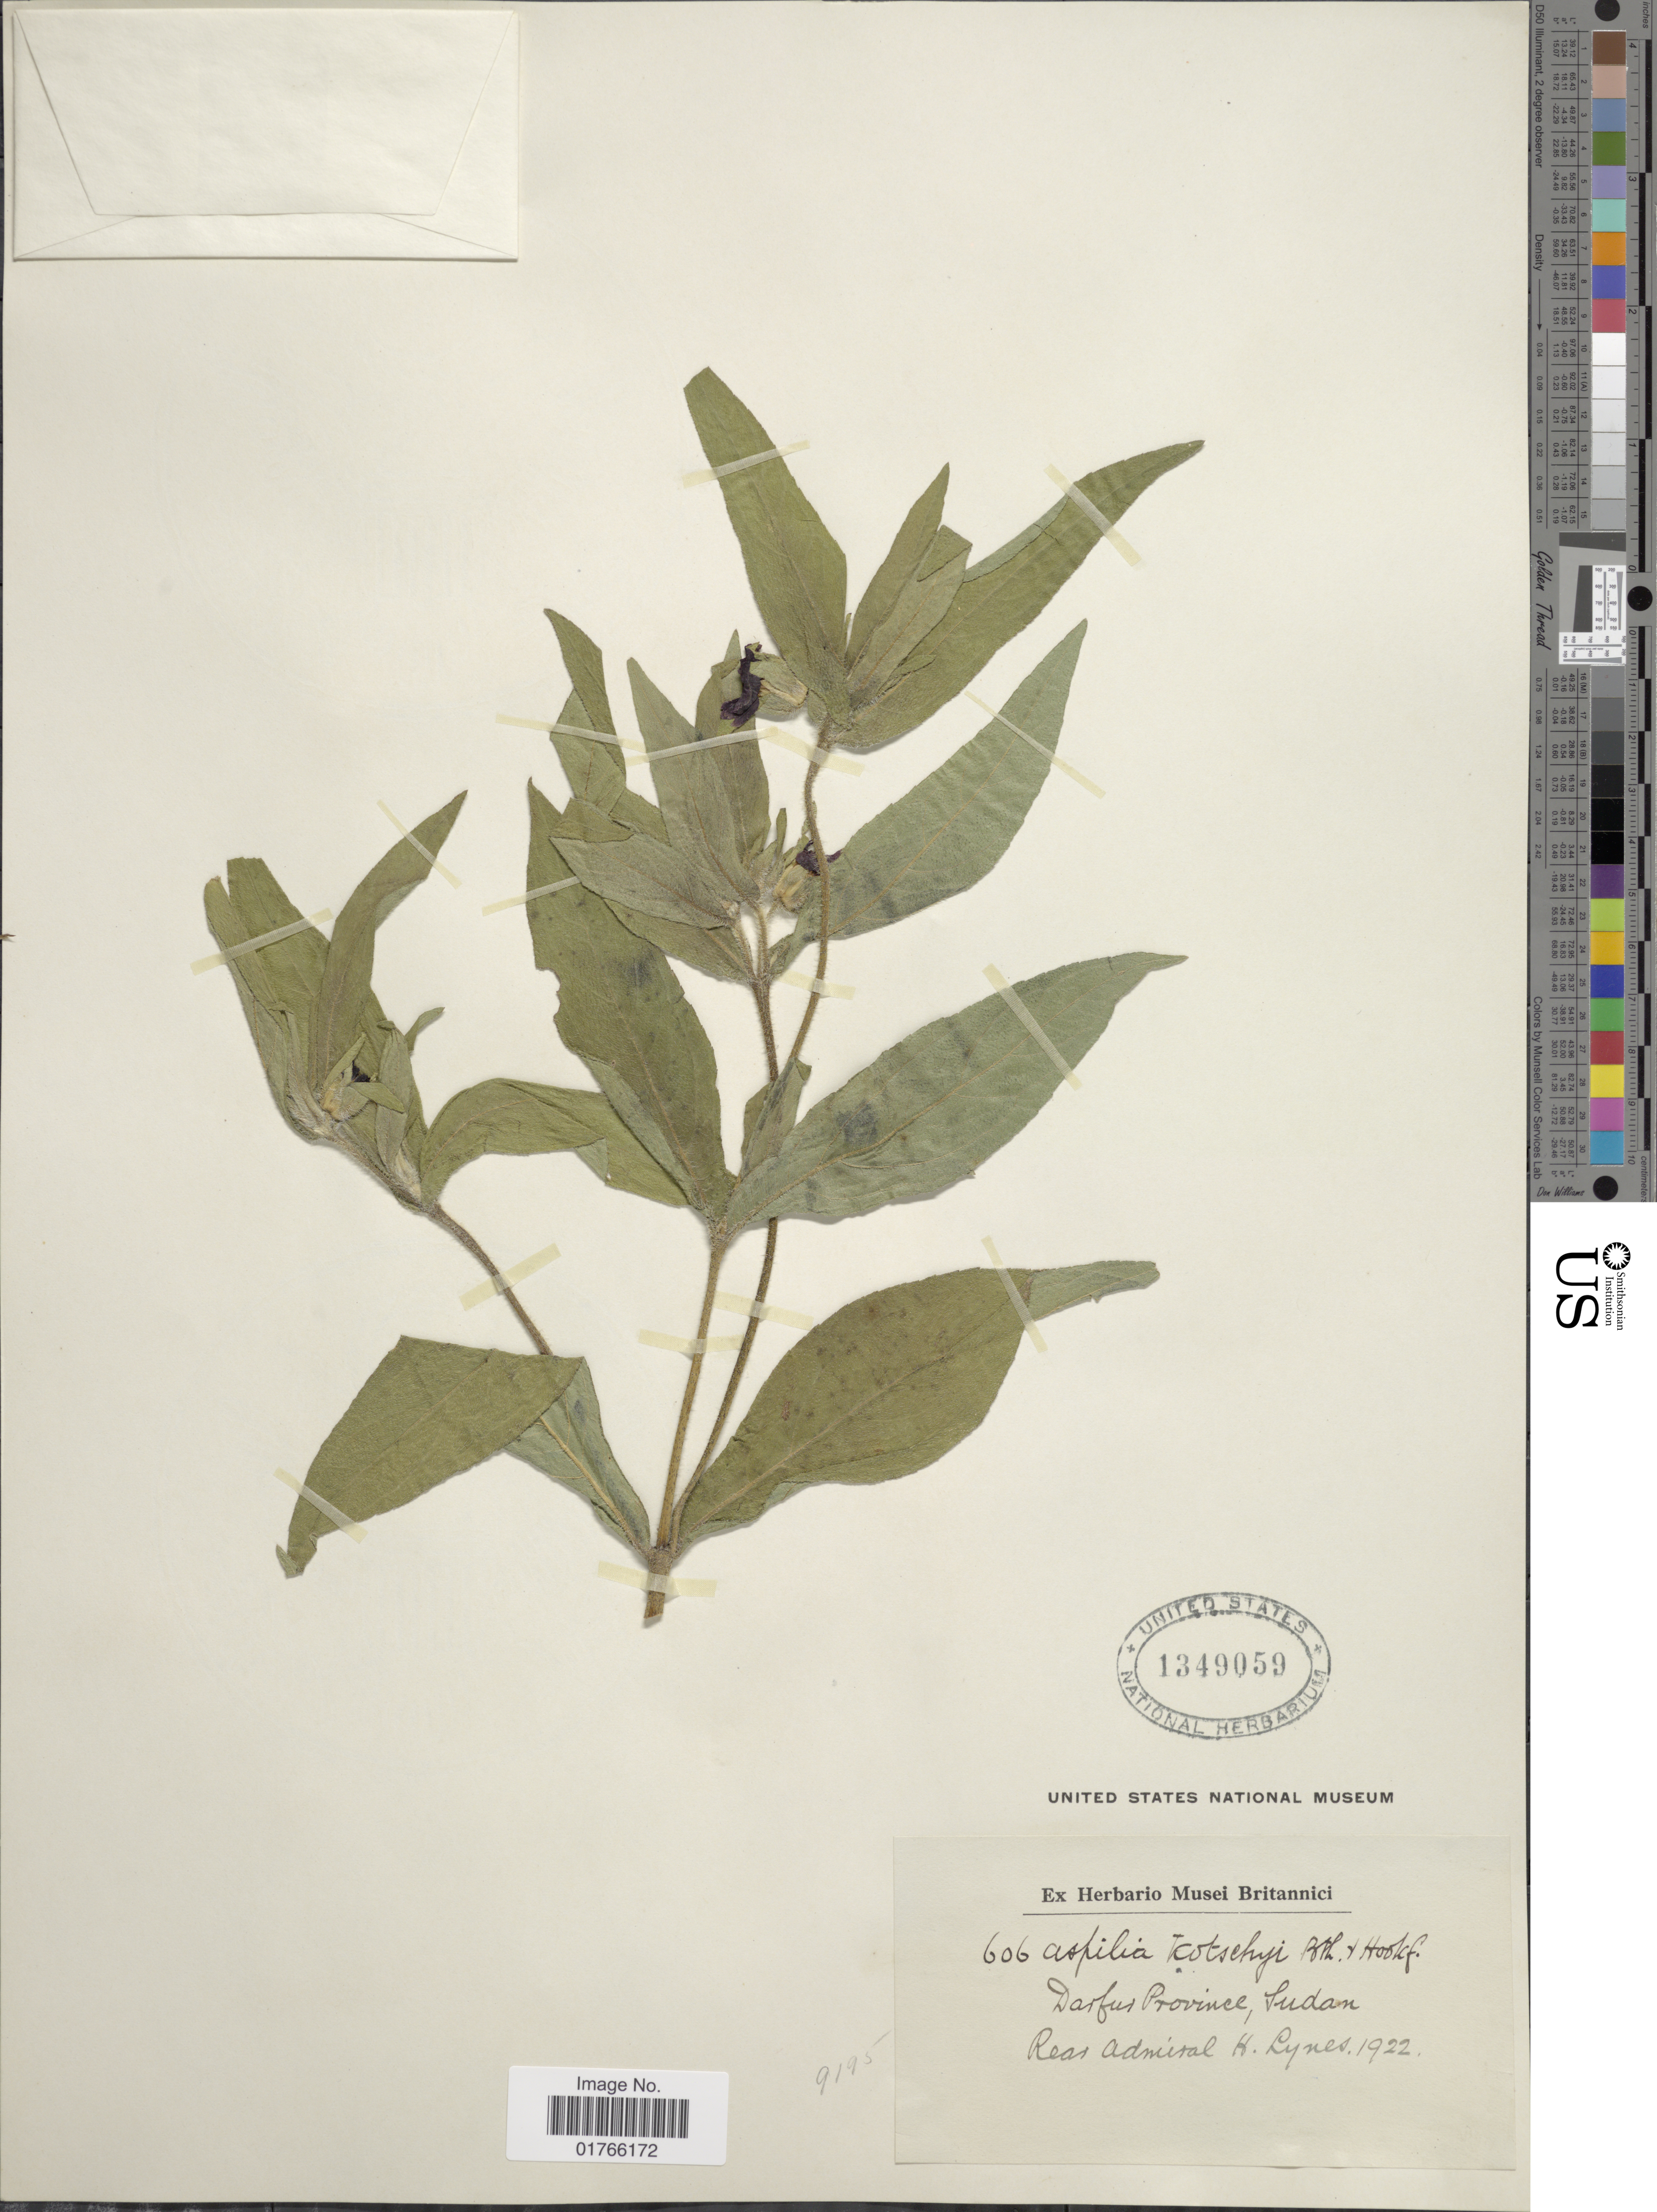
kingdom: Plantae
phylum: Tracheophyta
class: Magnoliopsida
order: Asterales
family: Asteraceae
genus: Aspilia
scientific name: Aspilia kotschyi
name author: (Sch. Bip.) Oliv.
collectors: H. Lynes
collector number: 606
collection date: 1922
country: Sudan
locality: Darfur Province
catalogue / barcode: US 1349059